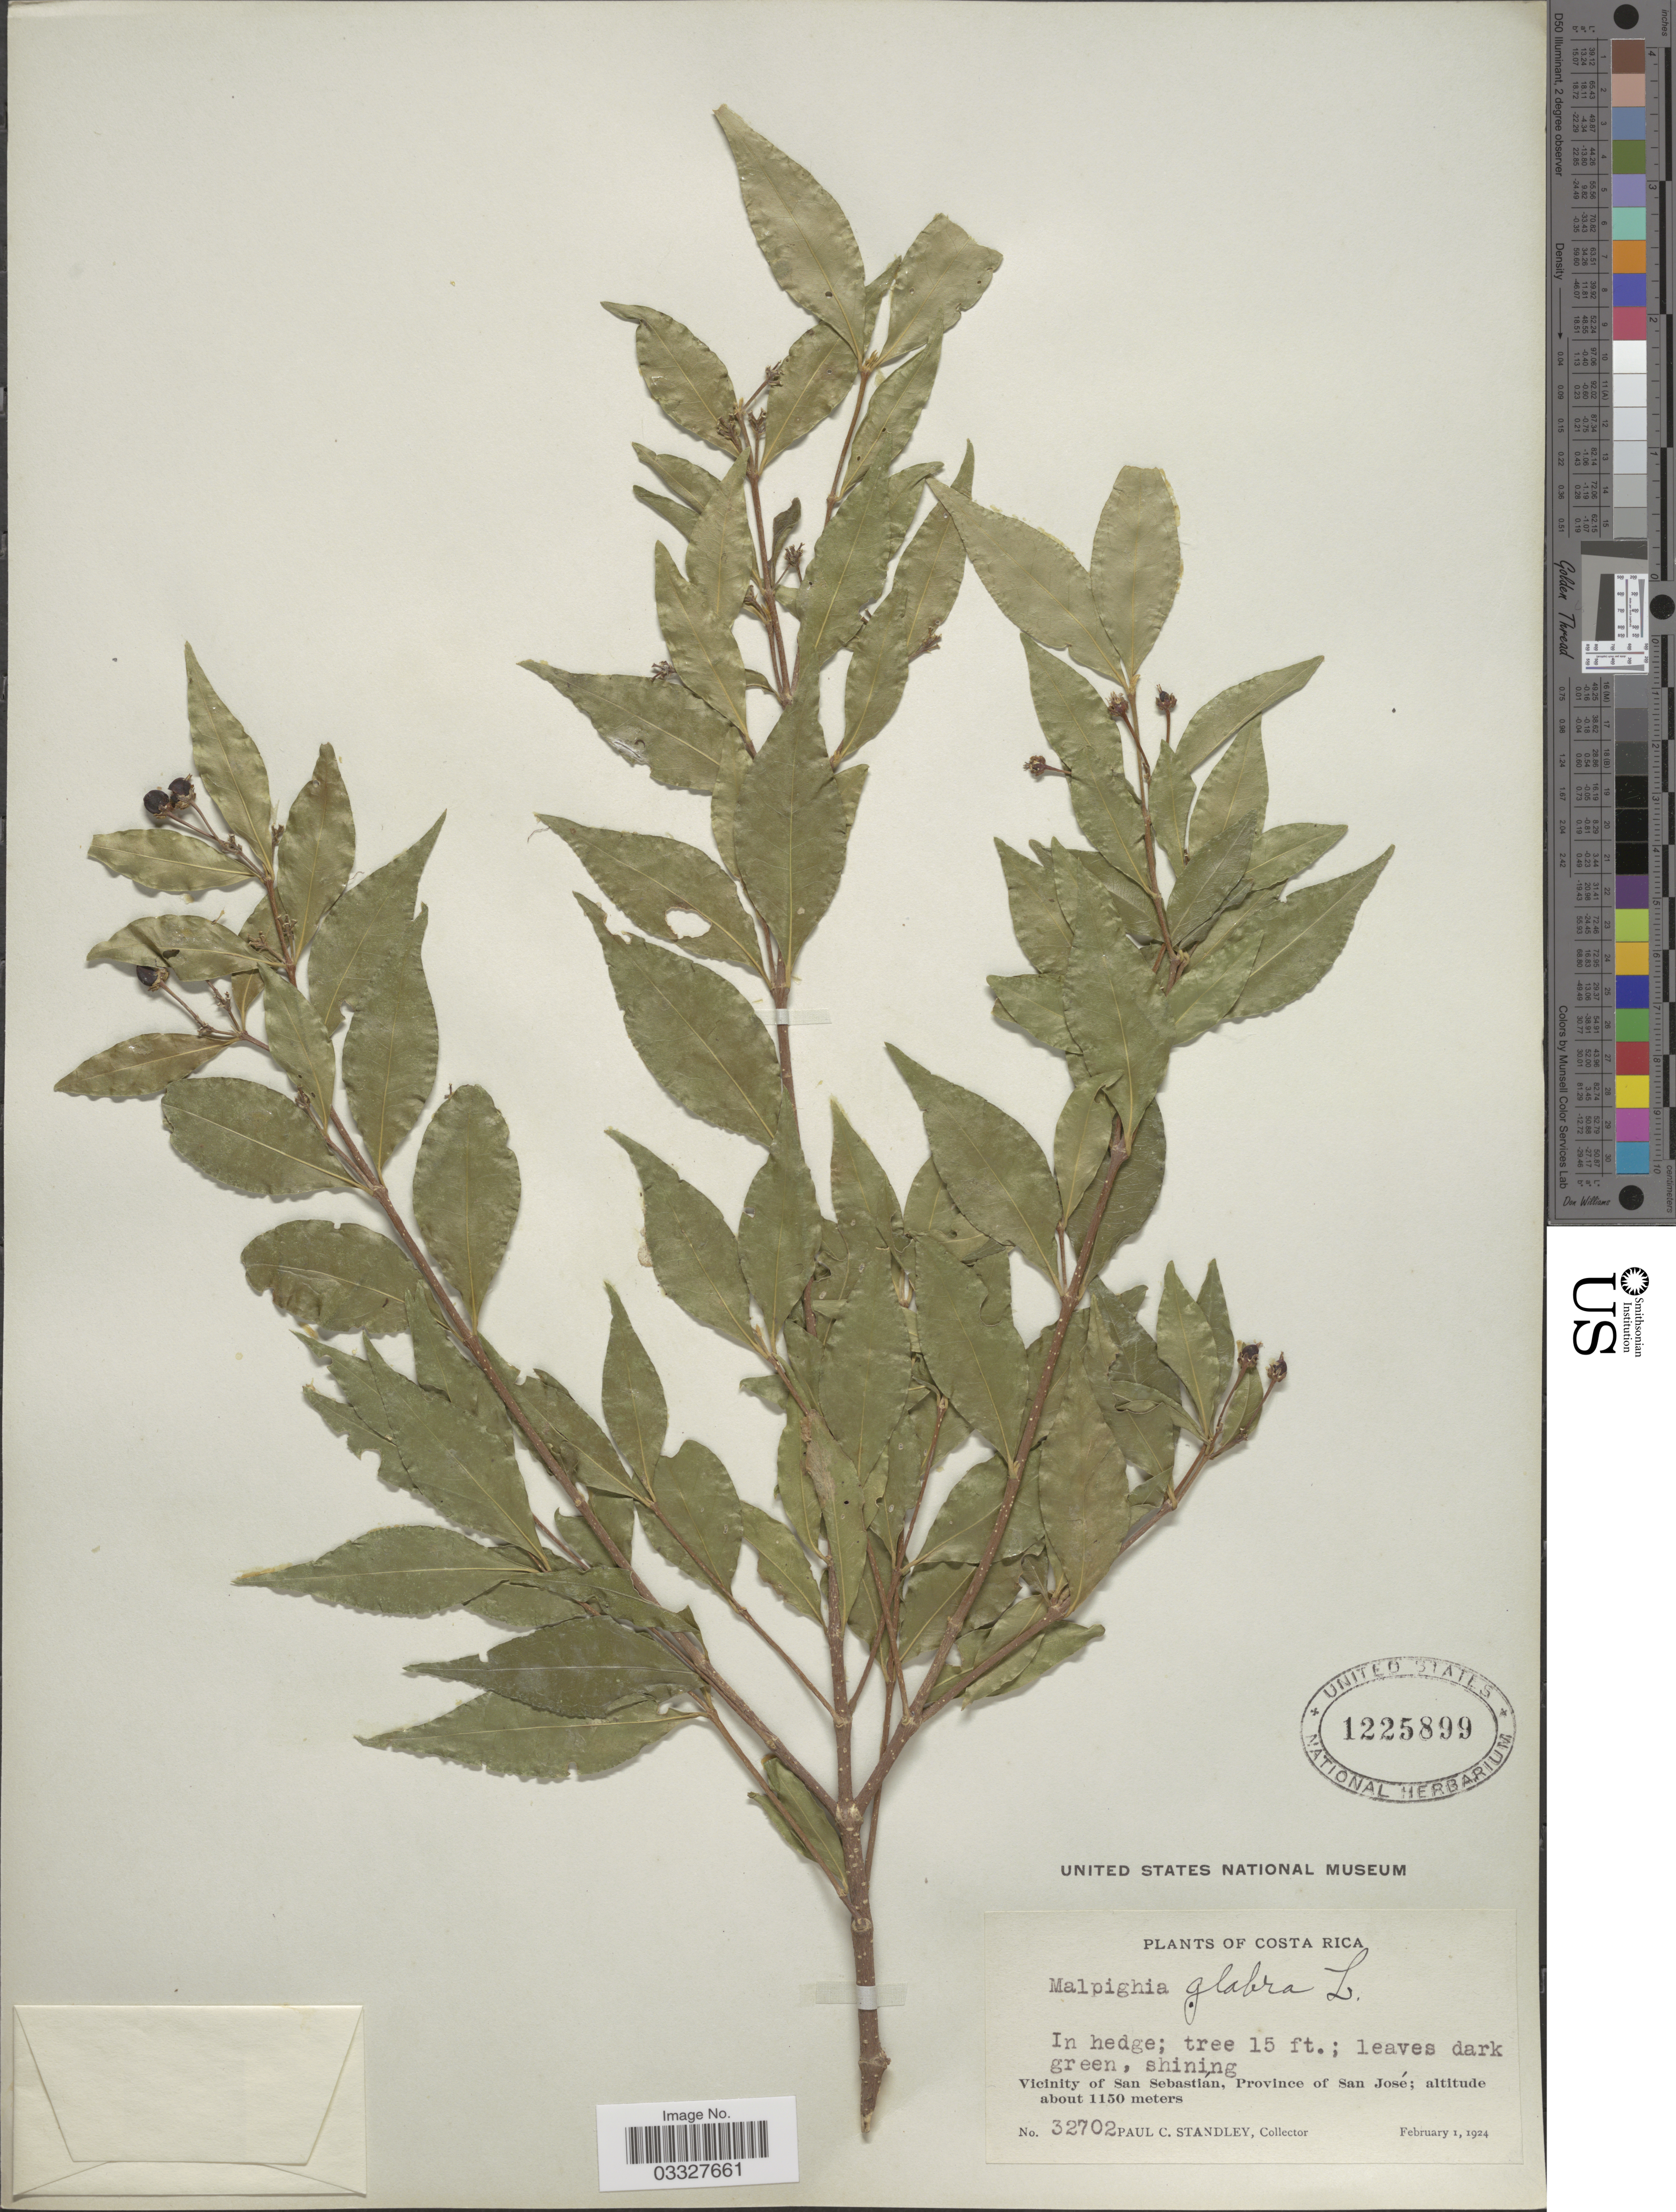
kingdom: Plantae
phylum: Tracheophyta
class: Magnoliopsida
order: Malpighiales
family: Malpighiaceae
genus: Malpighia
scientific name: Malpighia glabra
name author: L.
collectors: P. C. Standley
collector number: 32702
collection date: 1924-02-01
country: Costa Rica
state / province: San José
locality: Vicinity of San Sebastián.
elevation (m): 1150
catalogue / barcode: US 1225899